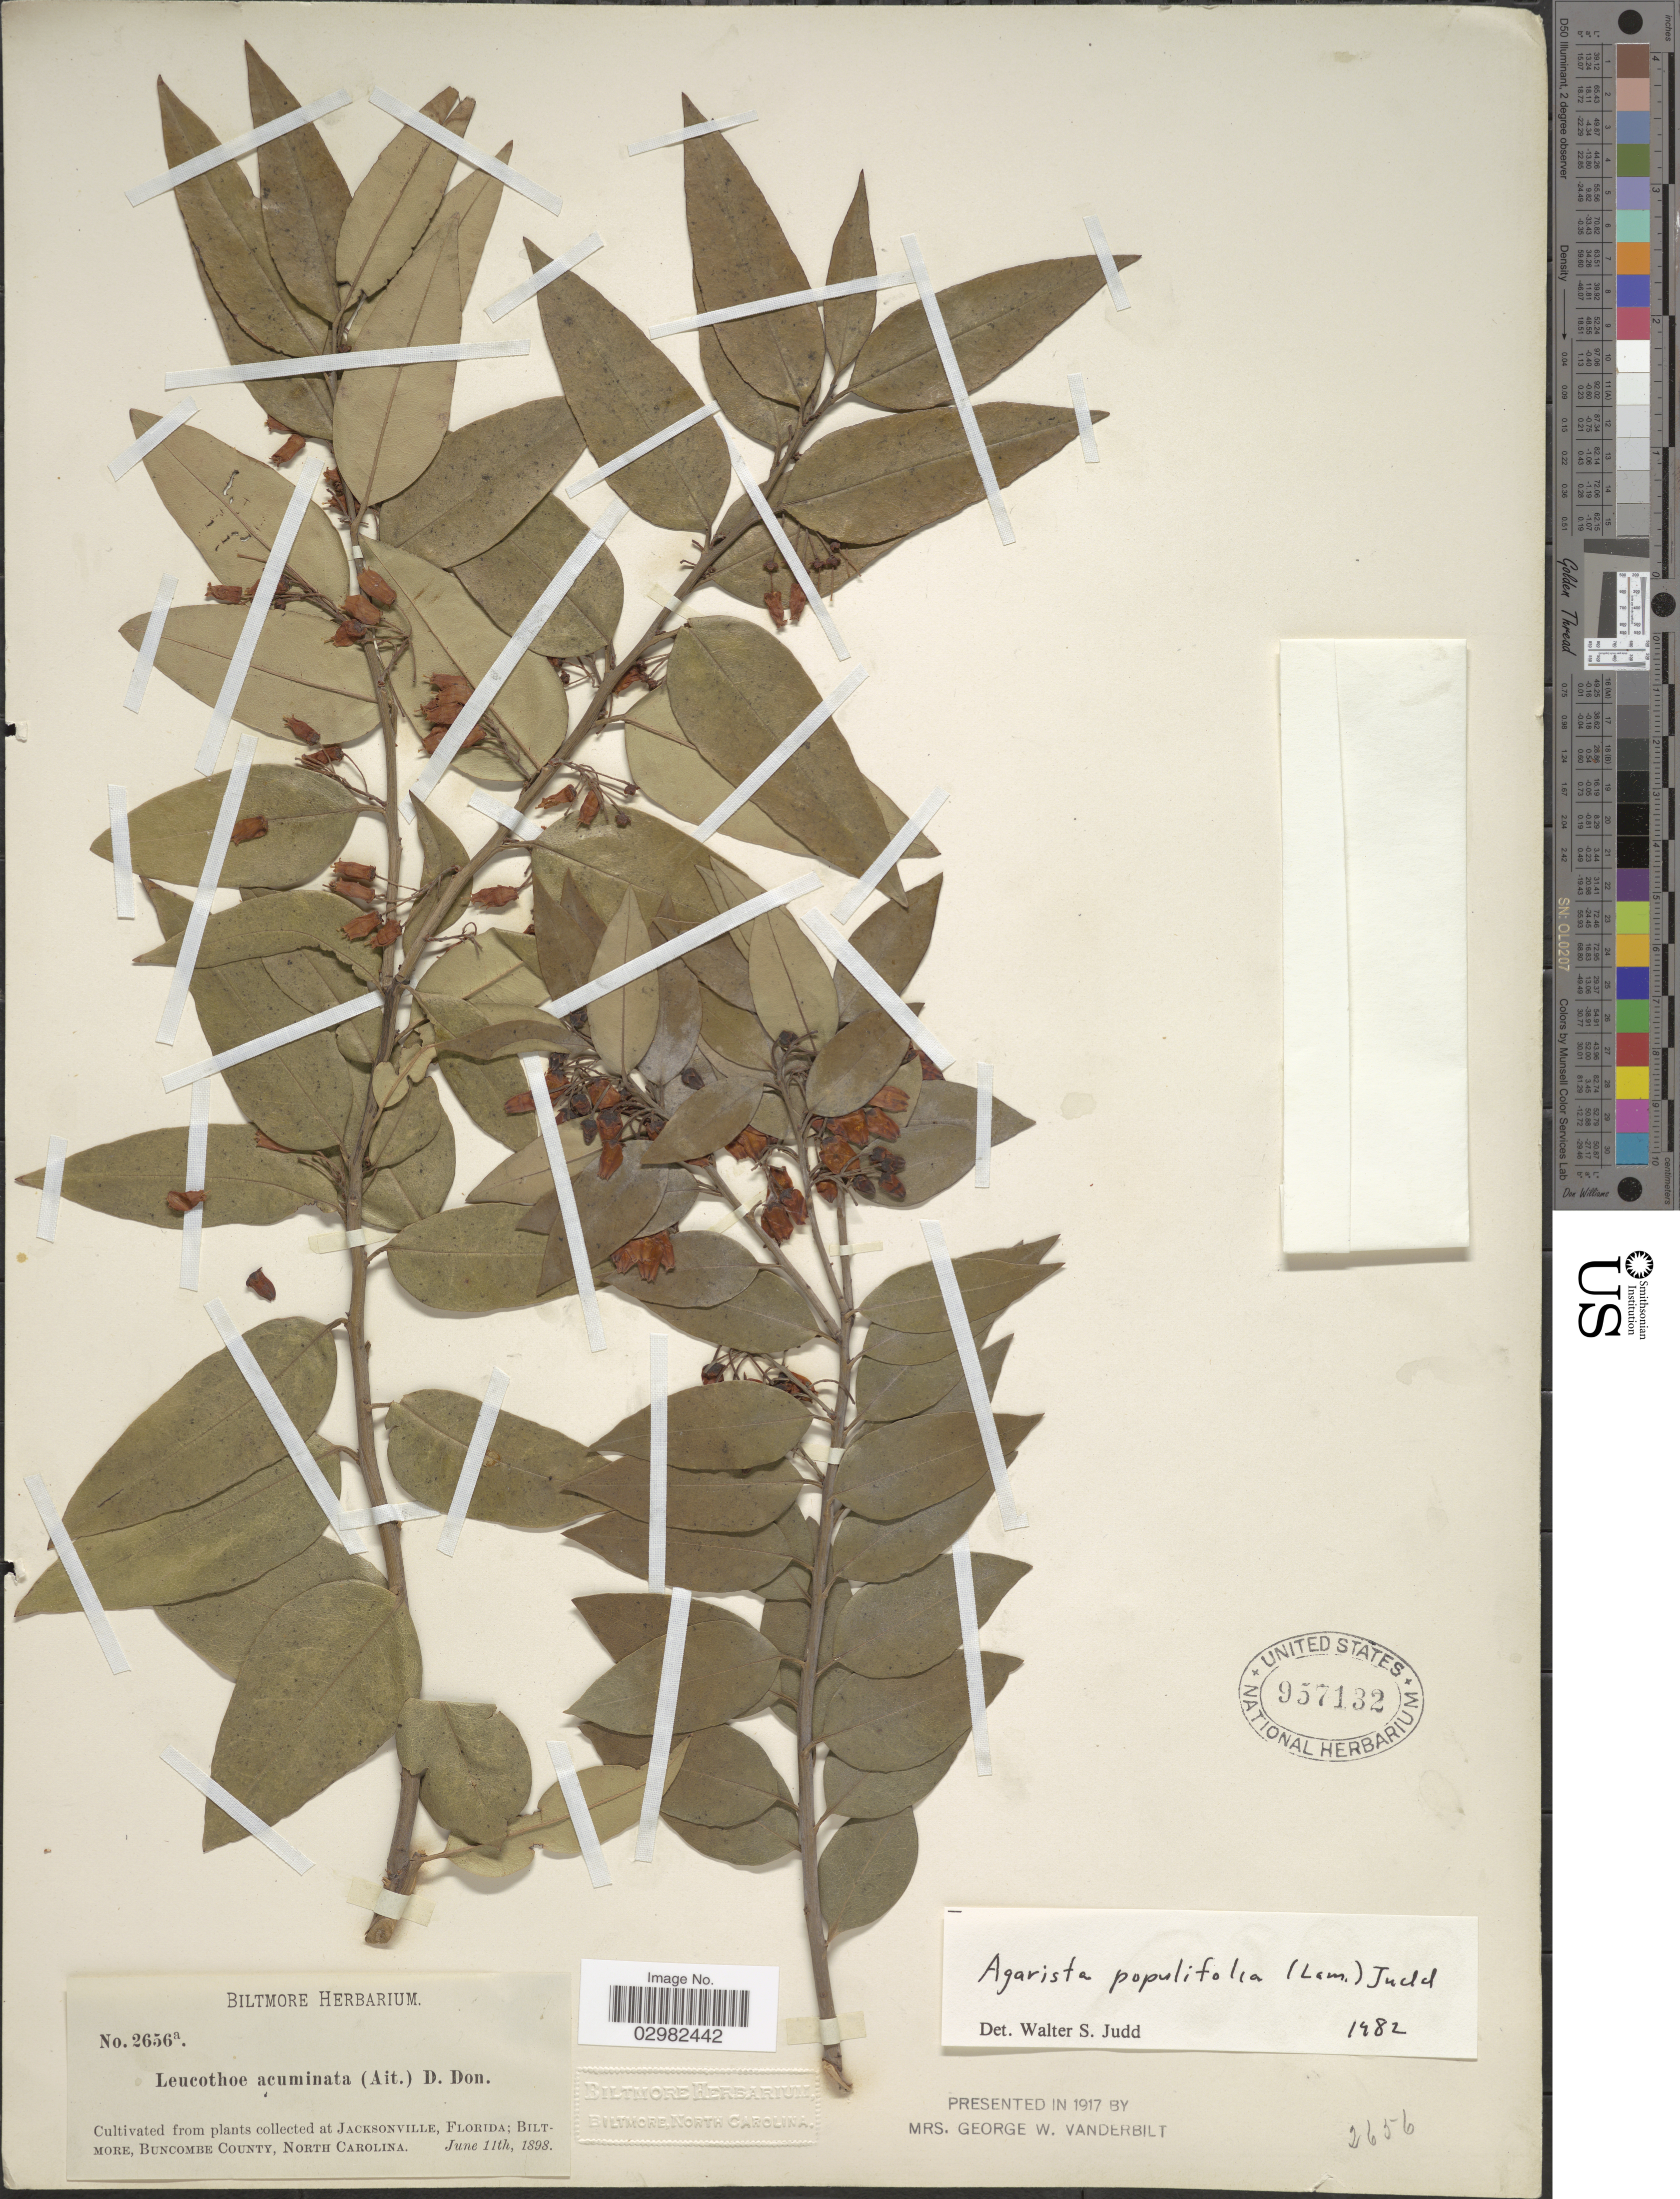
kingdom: Plantae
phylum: Tracheophyta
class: Magnoliopsida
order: Ericales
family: Ericaceae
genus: Leucothoe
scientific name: Leucothoë acuminata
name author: (Aiton) G. Don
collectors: ex herb. Biltmore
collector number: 2656a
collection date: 1898-06-11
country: United States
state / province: North Carolina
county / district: Buncombe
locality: Jacksonville, Florida, Biltmore, Buncombe County, North Carolina.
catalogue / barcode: US 957132